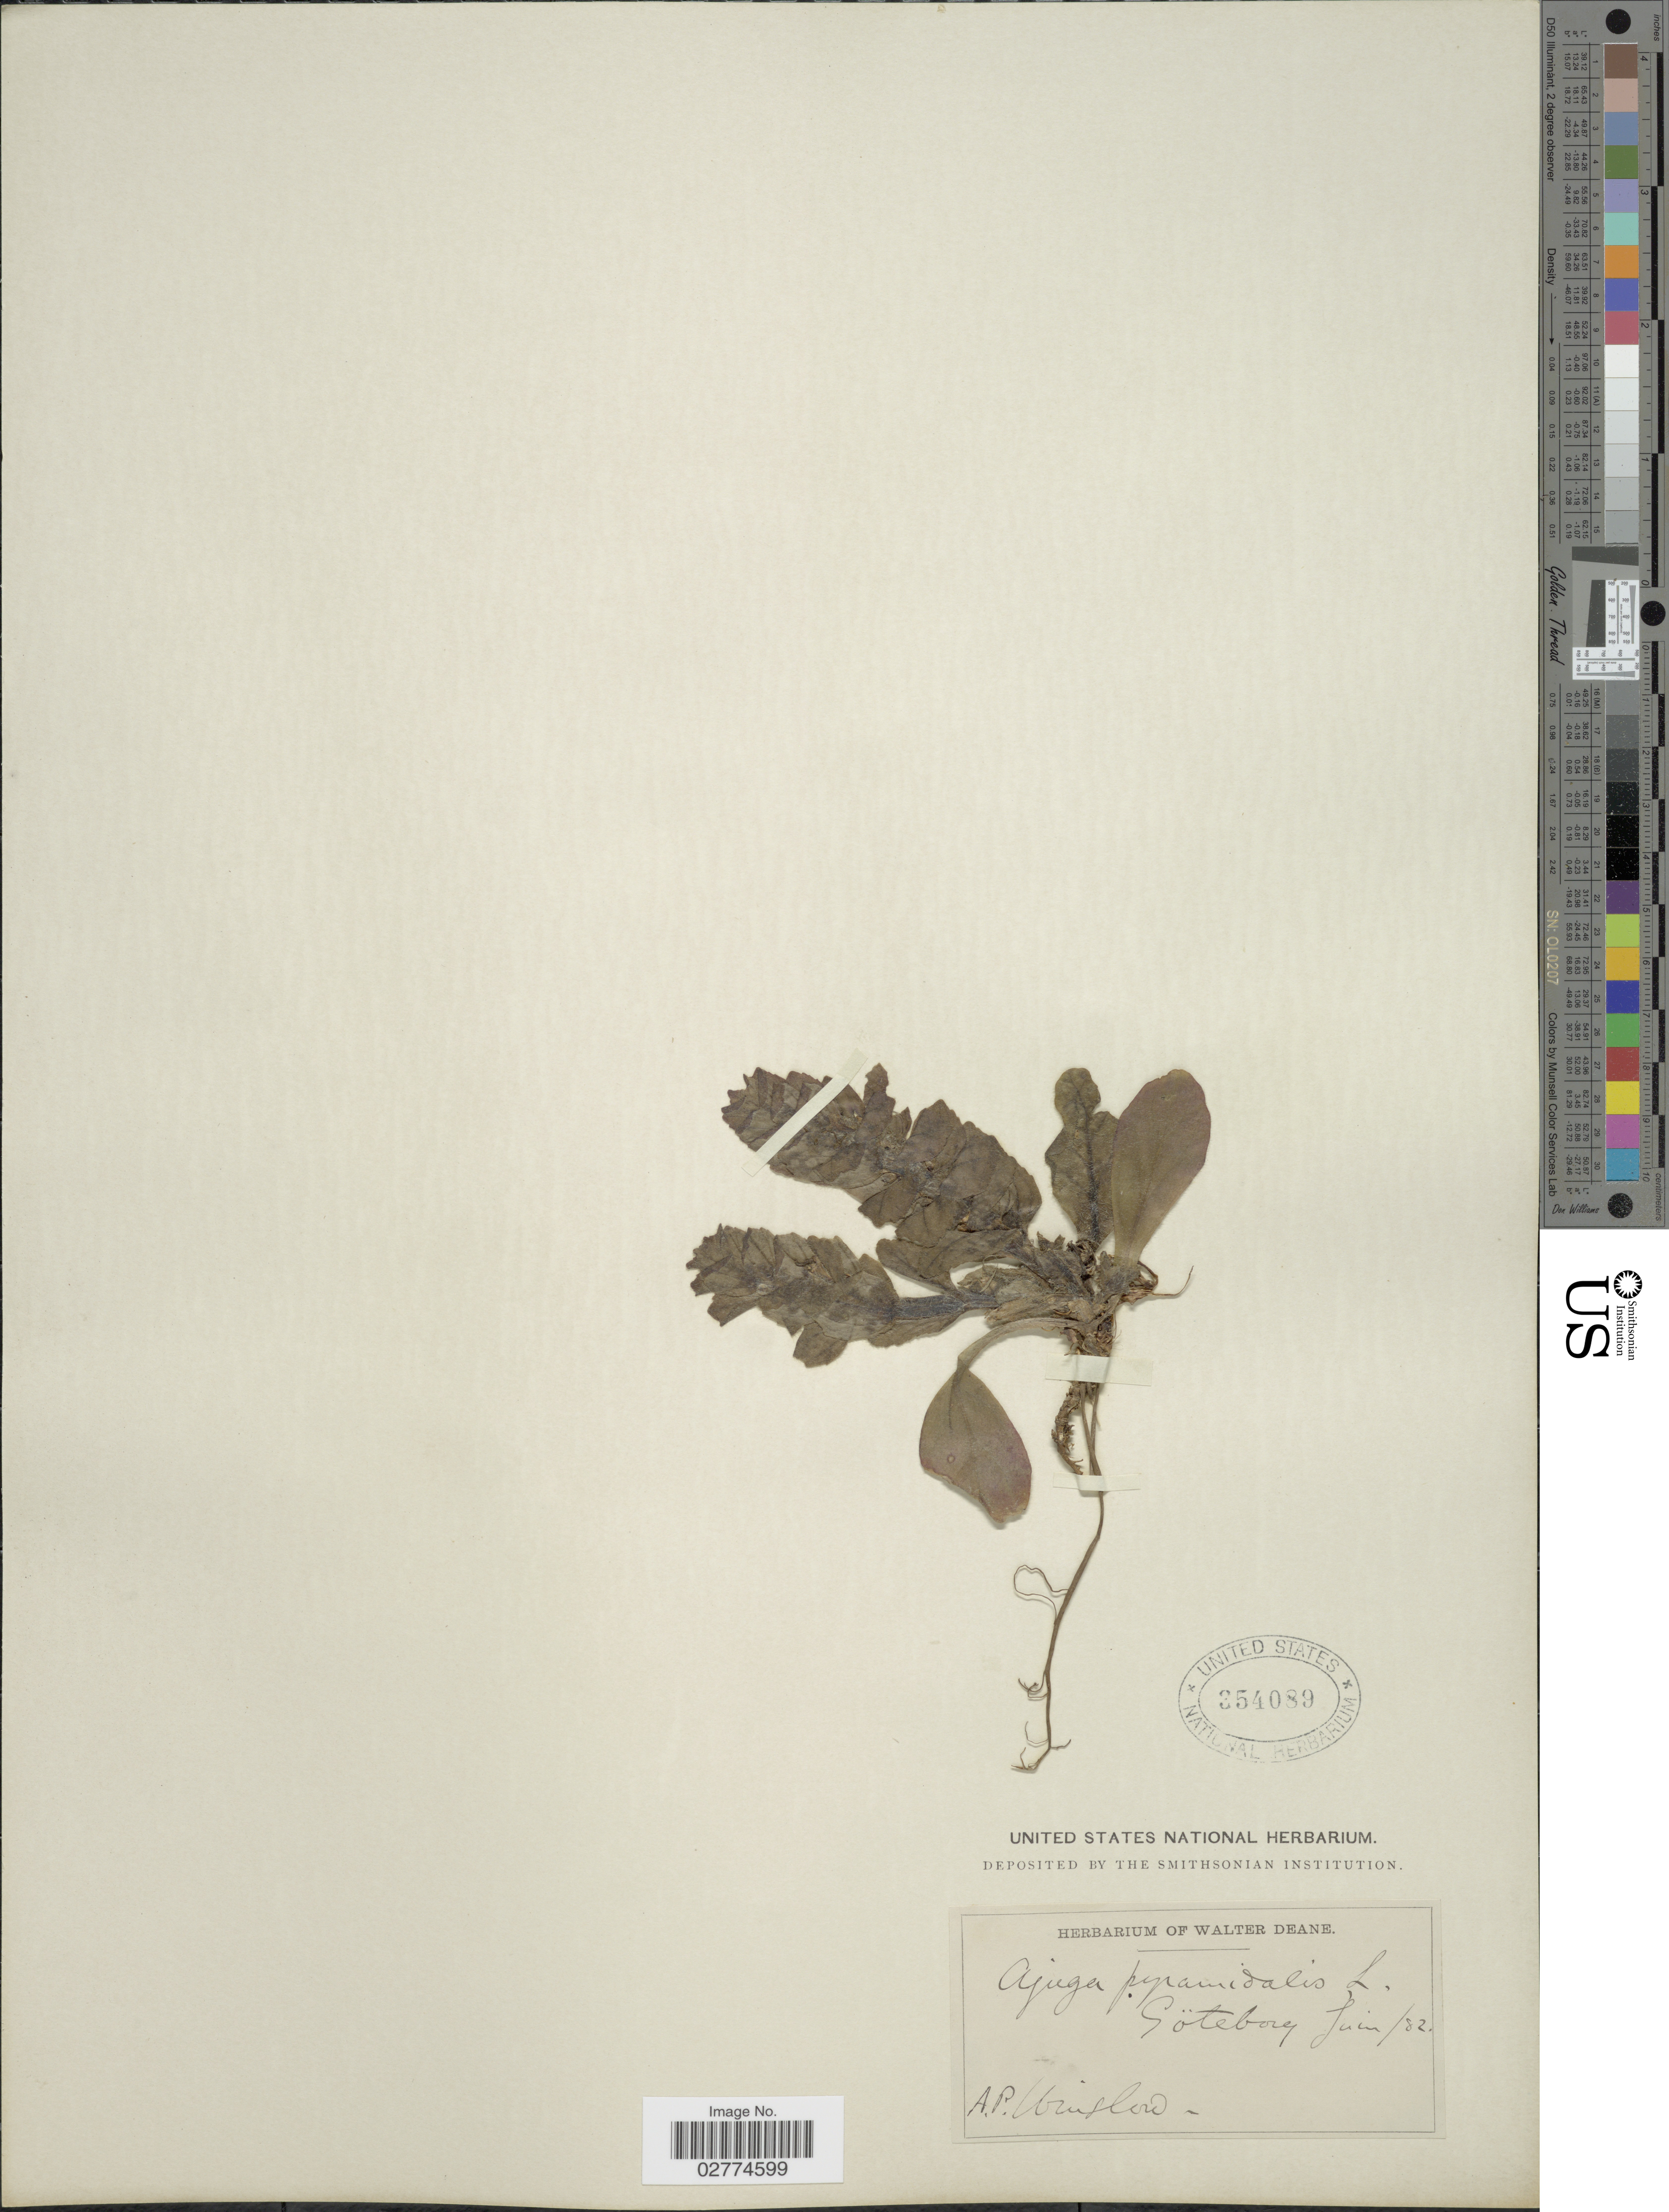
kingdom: Plantae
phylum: Tracheophyta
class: Magnoliopsida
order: Lamiales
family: Lamiaceae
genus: Ajuga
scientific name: Ajuga pyramidalis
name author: L.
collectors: A. Winslow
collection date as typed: Transcribed d/m/y: /6/82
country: Sweden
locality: Göteborg.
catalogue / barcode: US 354089